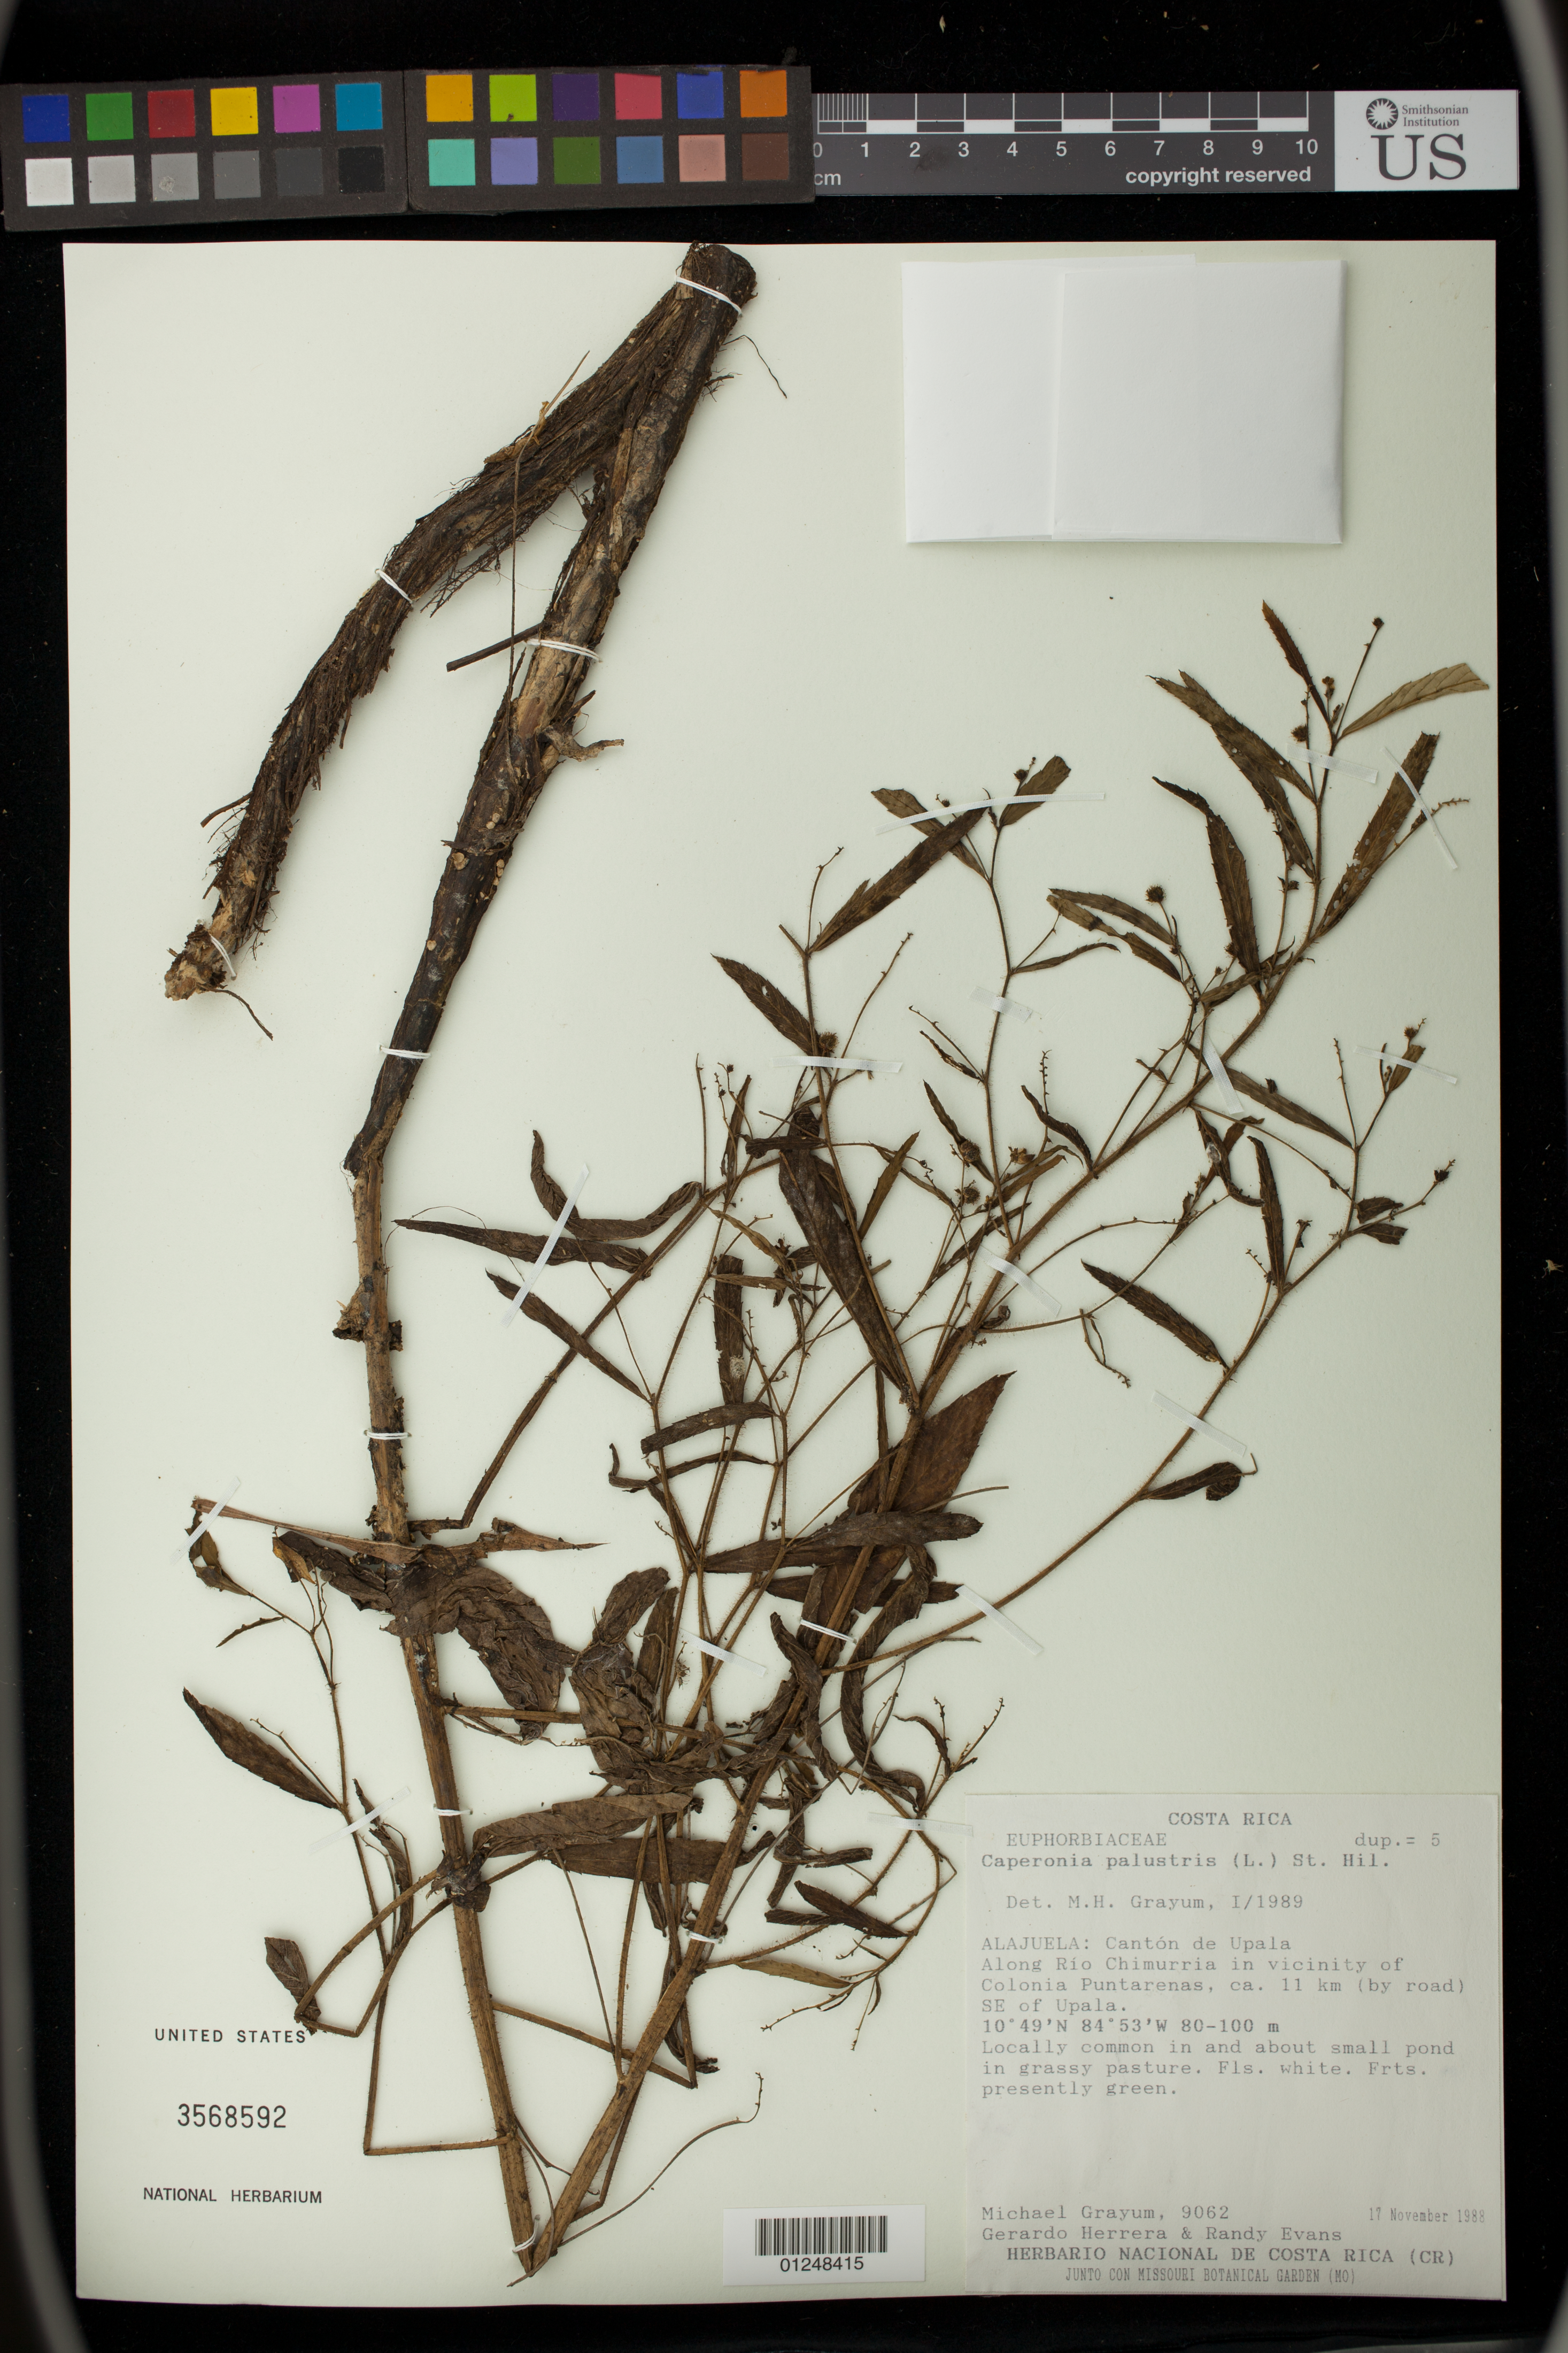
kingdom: Plantae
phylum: Tracheophyta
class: Magnoliopsida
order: Malpighiales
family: Euphorbiaceae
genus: Caperonia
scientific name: Caperonia palustris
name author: (L.) A. St.-Hil.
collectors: M. H. Grayum, G. Herrera Ch. & R. Evans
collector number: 9062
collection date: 1988-11-17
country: Costa Rica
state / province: Alajuela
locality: Canton de Upala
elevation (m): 80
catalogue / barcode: US 3568592